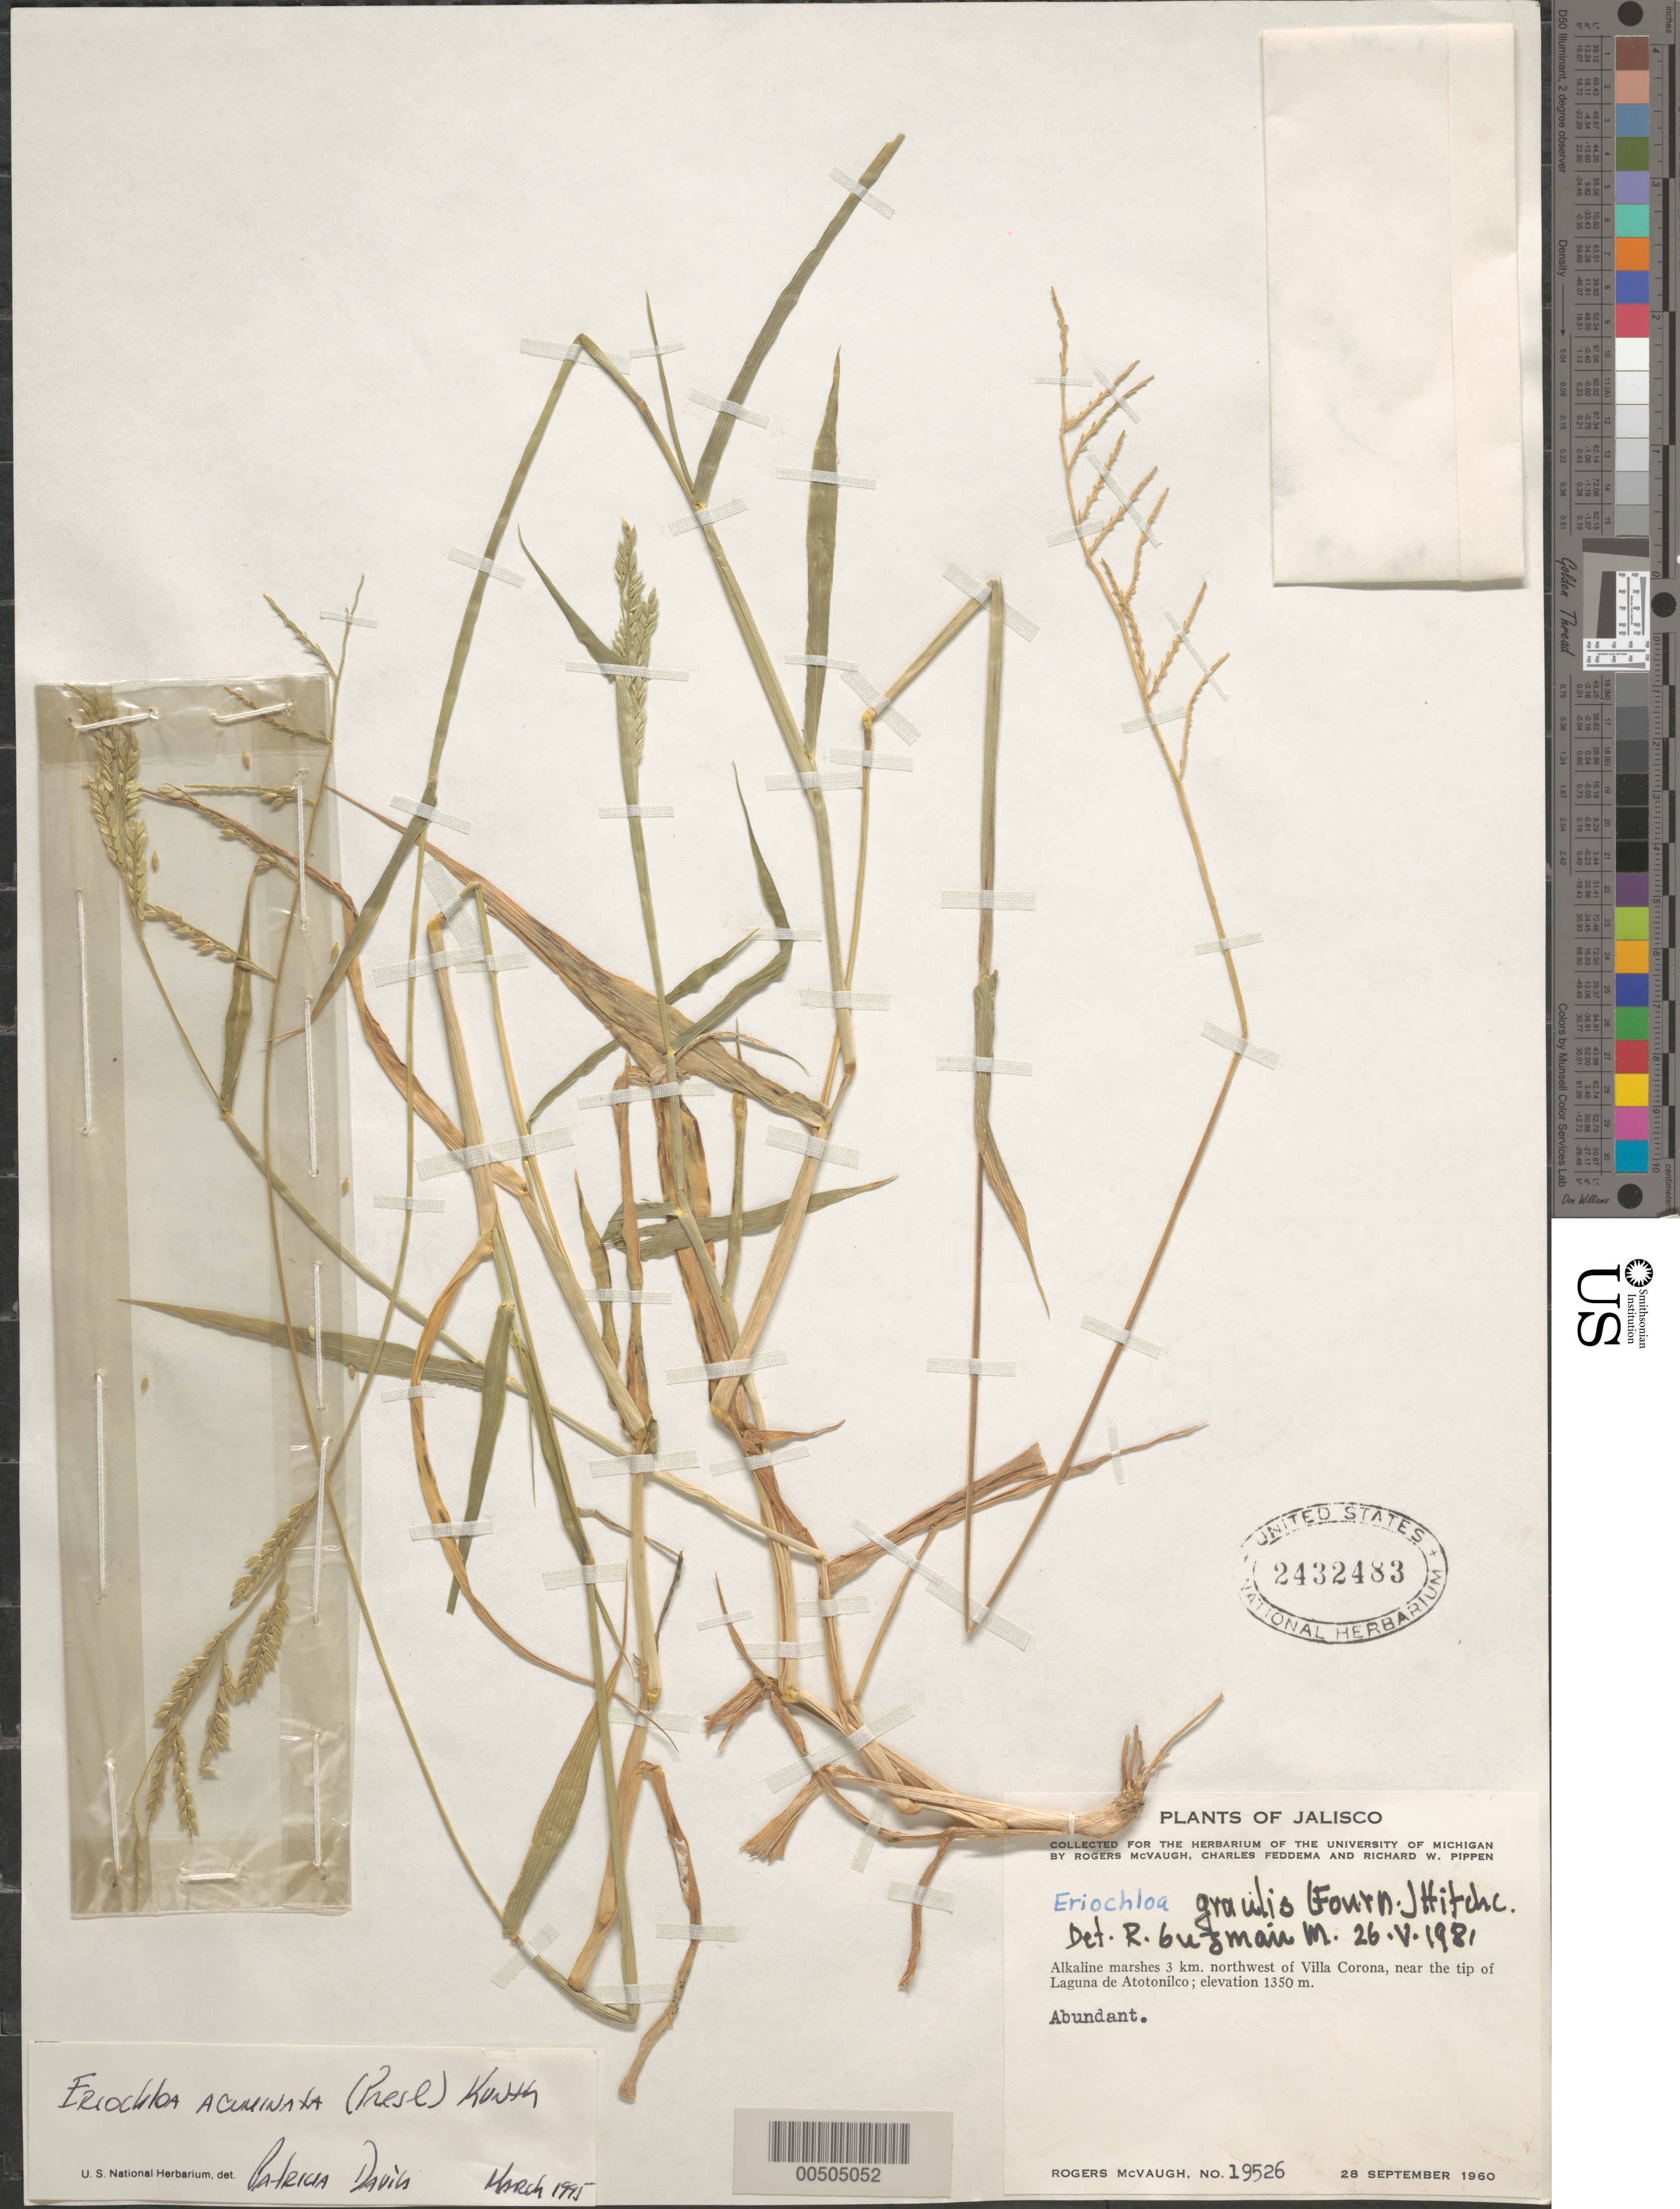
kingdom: Plantae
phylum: Tracheophyta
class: Liliopsida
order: Poales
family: Poaceae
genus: Eriochloa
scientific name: Eriochloa acuminata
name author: (J. Presl) Kunth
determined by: Dávila, P. D.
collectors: R. McVaugh, C. Feddema & R. W. Pippen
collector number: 19526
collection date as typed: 28 Sep 1960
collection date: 1960-09-28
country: Mexico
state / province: Jalisco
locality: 3 km NW of Villa Corona, near the tip of Laguna de Atotonilco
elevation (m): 1350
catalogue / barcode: US 2432483